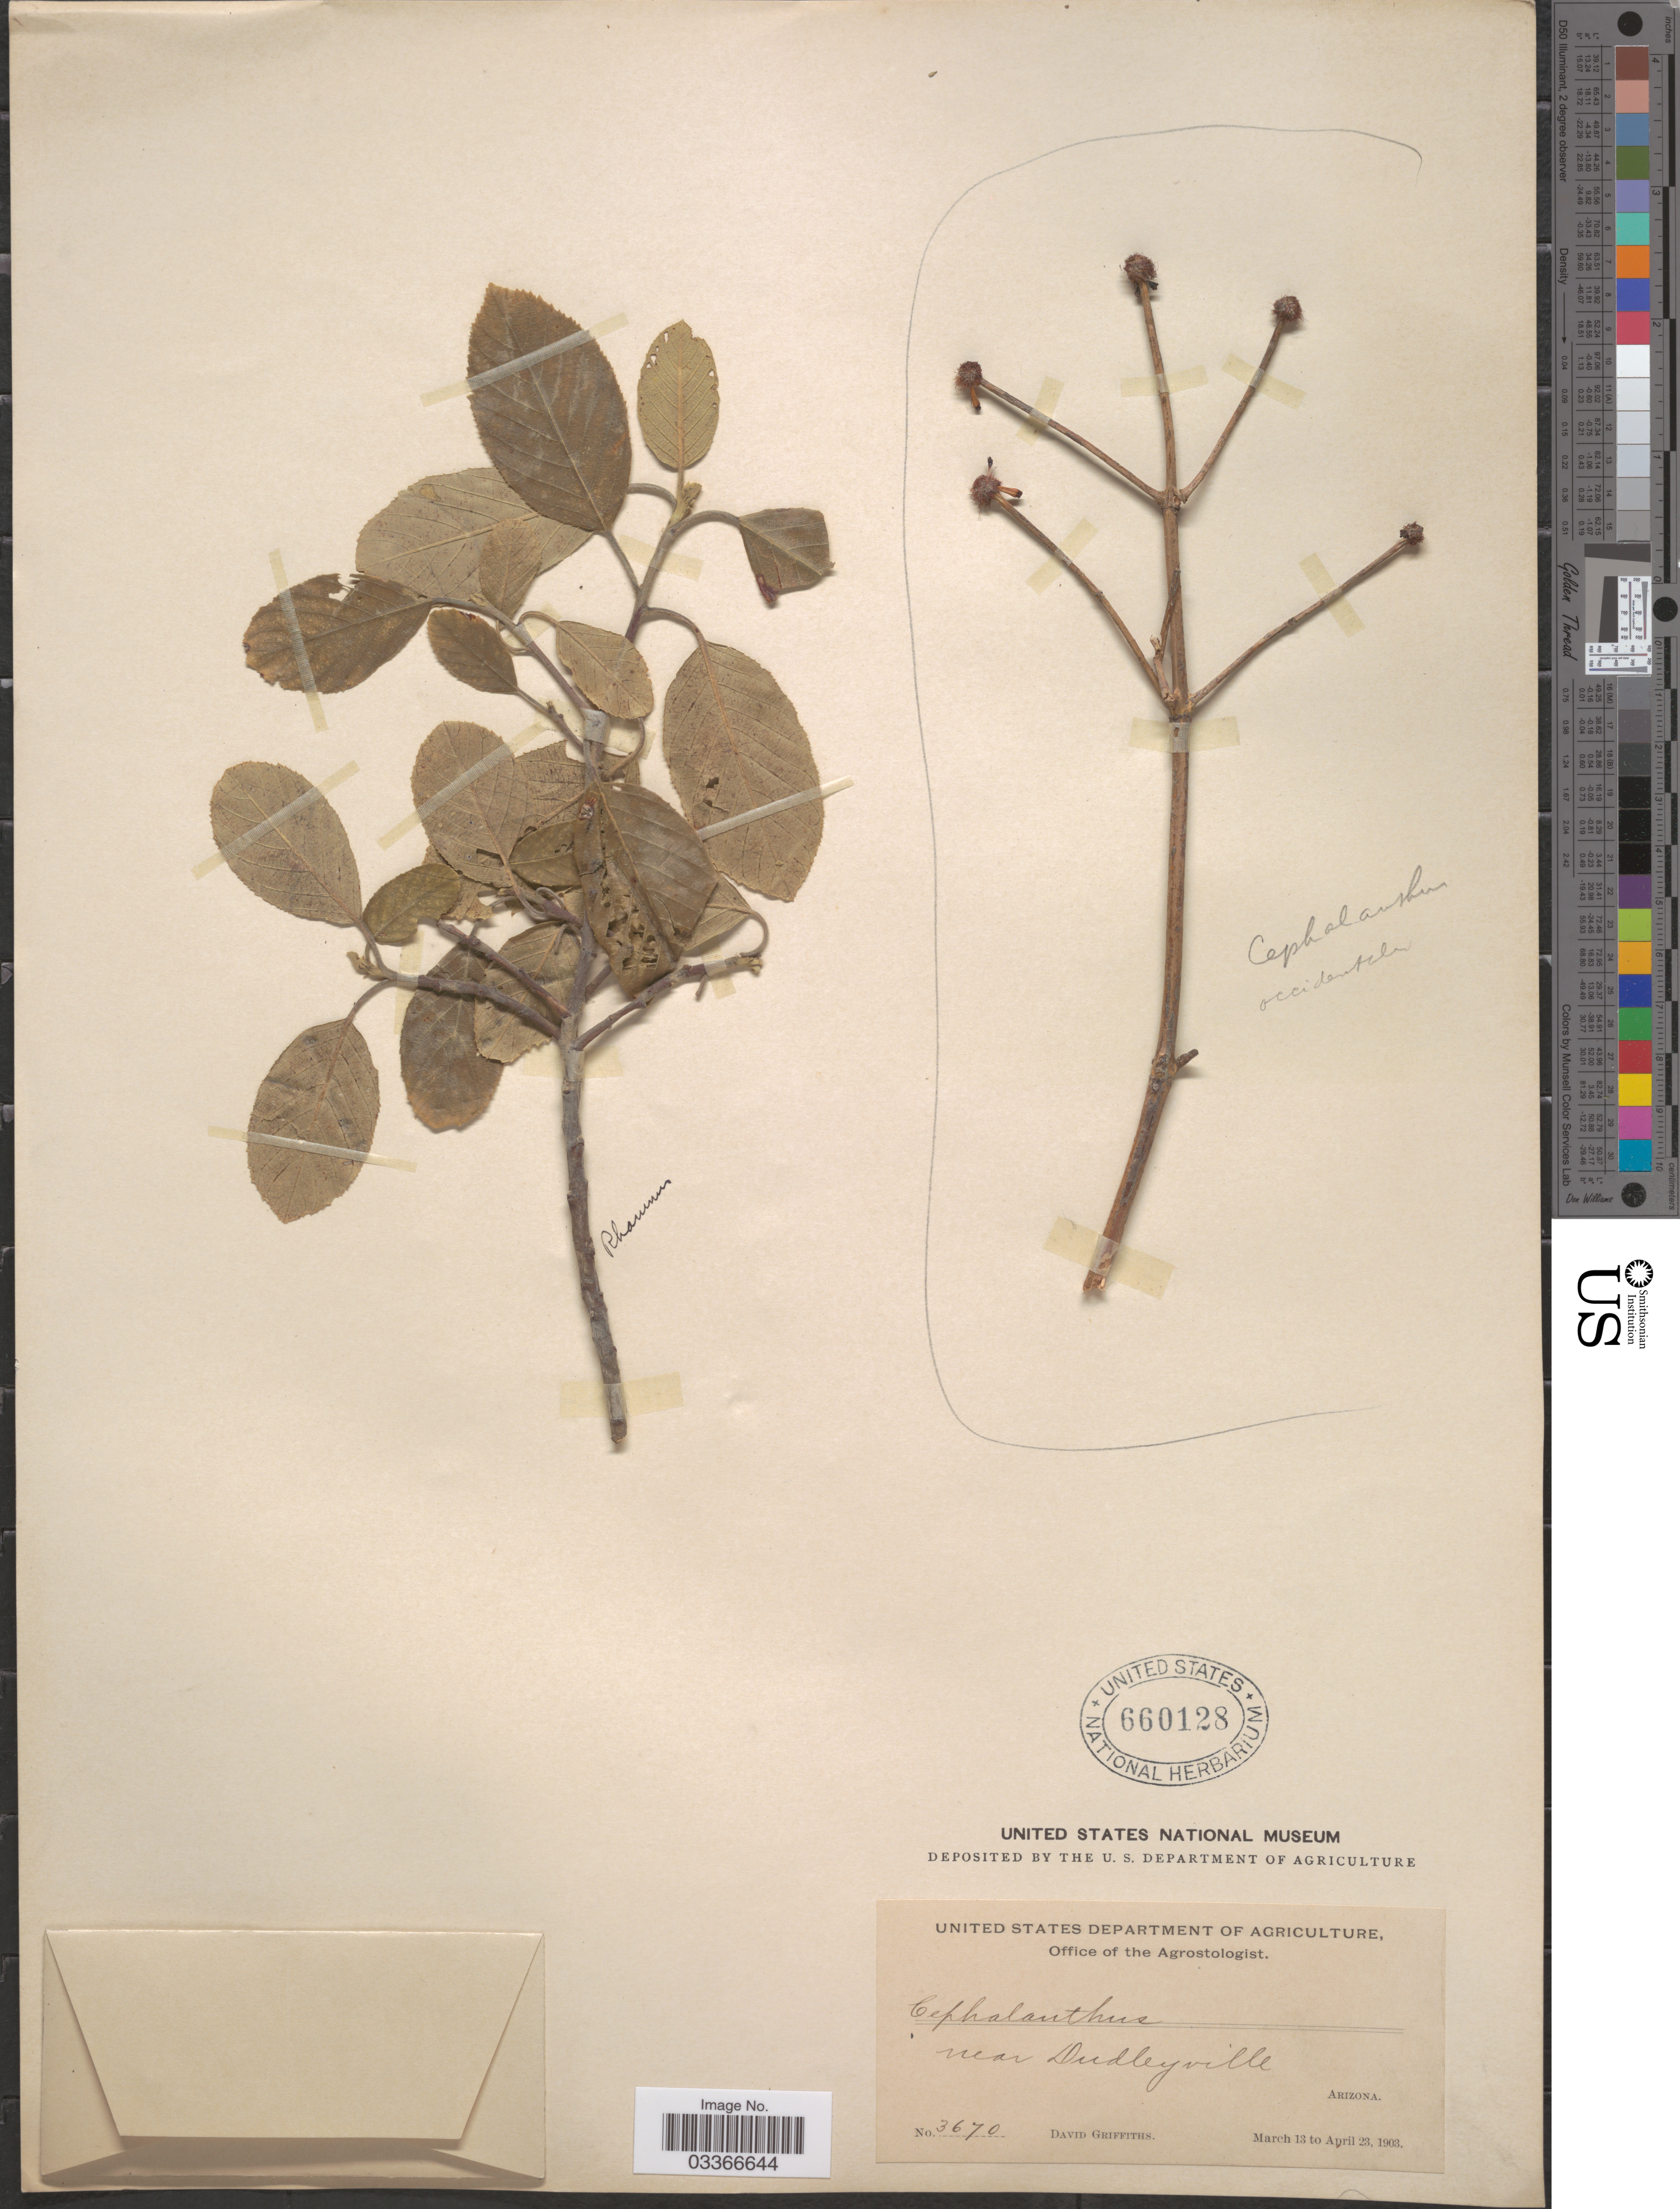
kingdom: Plantae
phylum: Tracheophyta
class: Magnoliopsida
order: Rosales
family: Rhamnaceae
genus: Rhamnus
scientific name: Rhamnus sp.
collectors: D. Griffiths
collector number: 3670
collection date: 1903-03-13/1903-04-23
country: United States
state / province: Arizona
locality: Near Dudleyville.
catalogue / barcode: US 660128